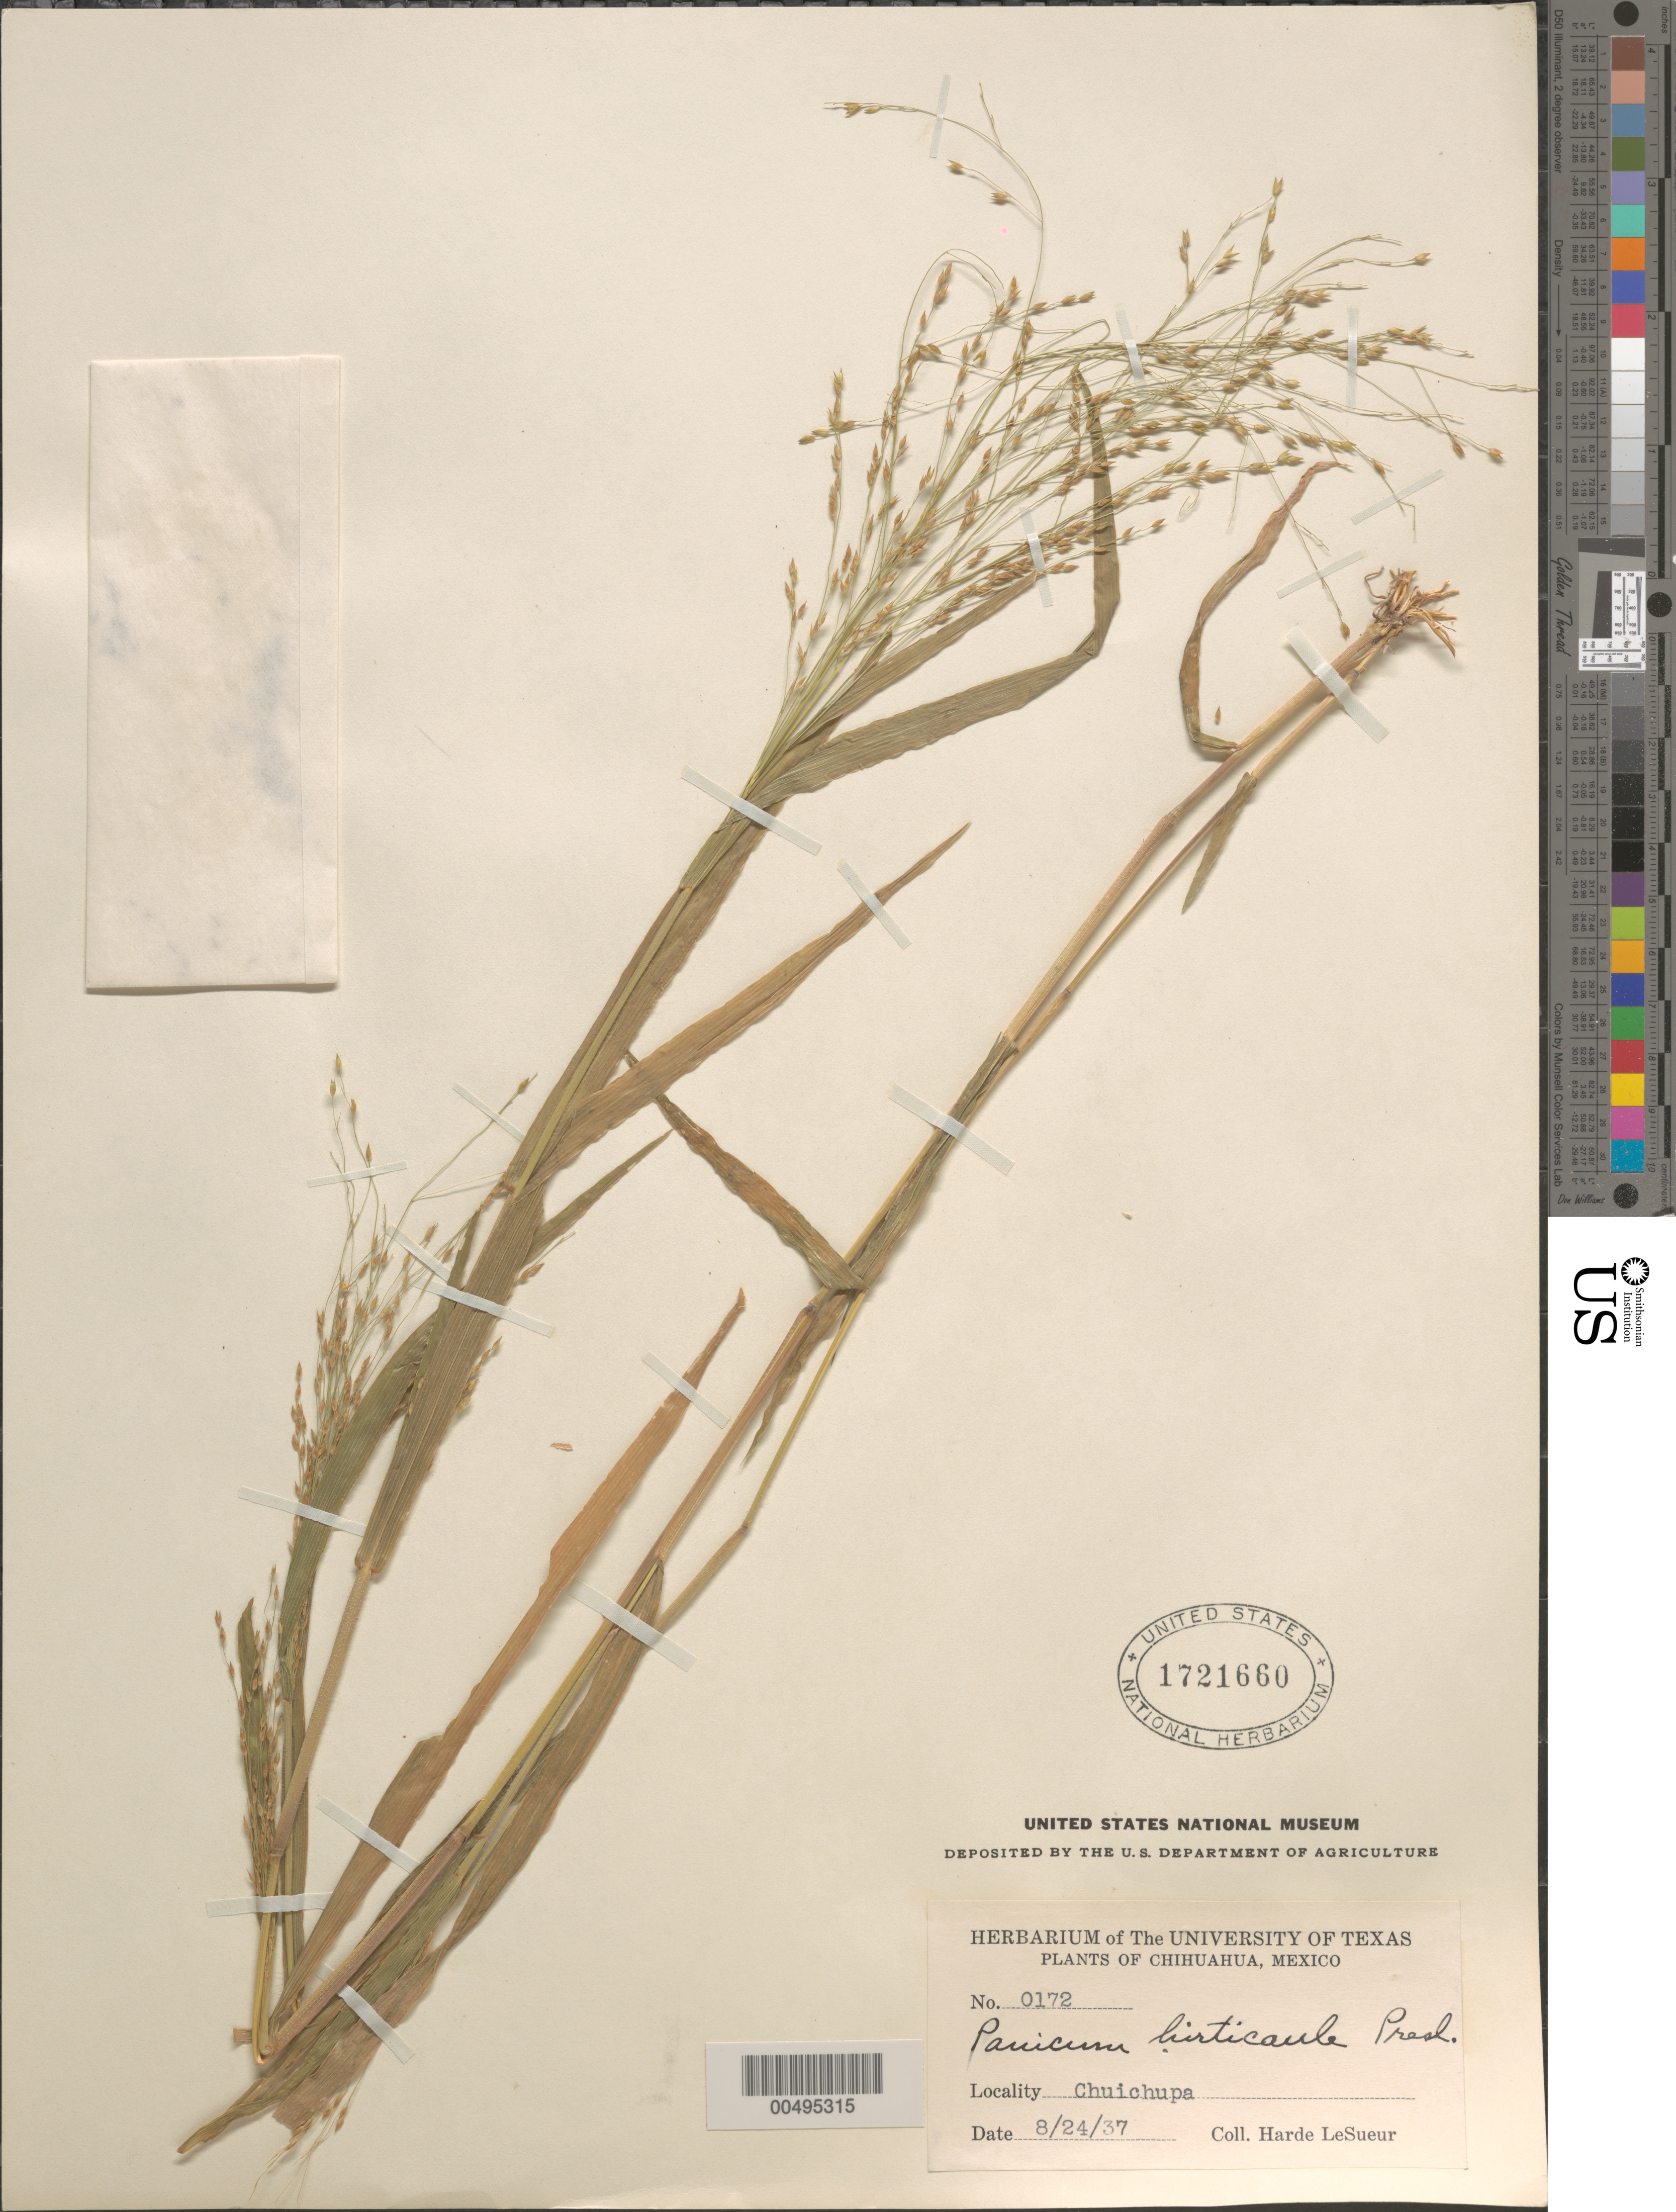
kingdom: Plantae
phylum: Tracheophyta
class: Liliopsida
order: Poales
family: Poaceae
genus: Panicum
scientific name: Panicum hirticaule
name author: J. Presl in C. Presl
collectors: D. H. LeSueur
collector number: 0172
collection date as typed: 24 Aug 1937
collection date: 1937-08-24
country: Mexico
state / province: Chihuahua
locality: Chuichupa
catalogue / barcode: US 1721660